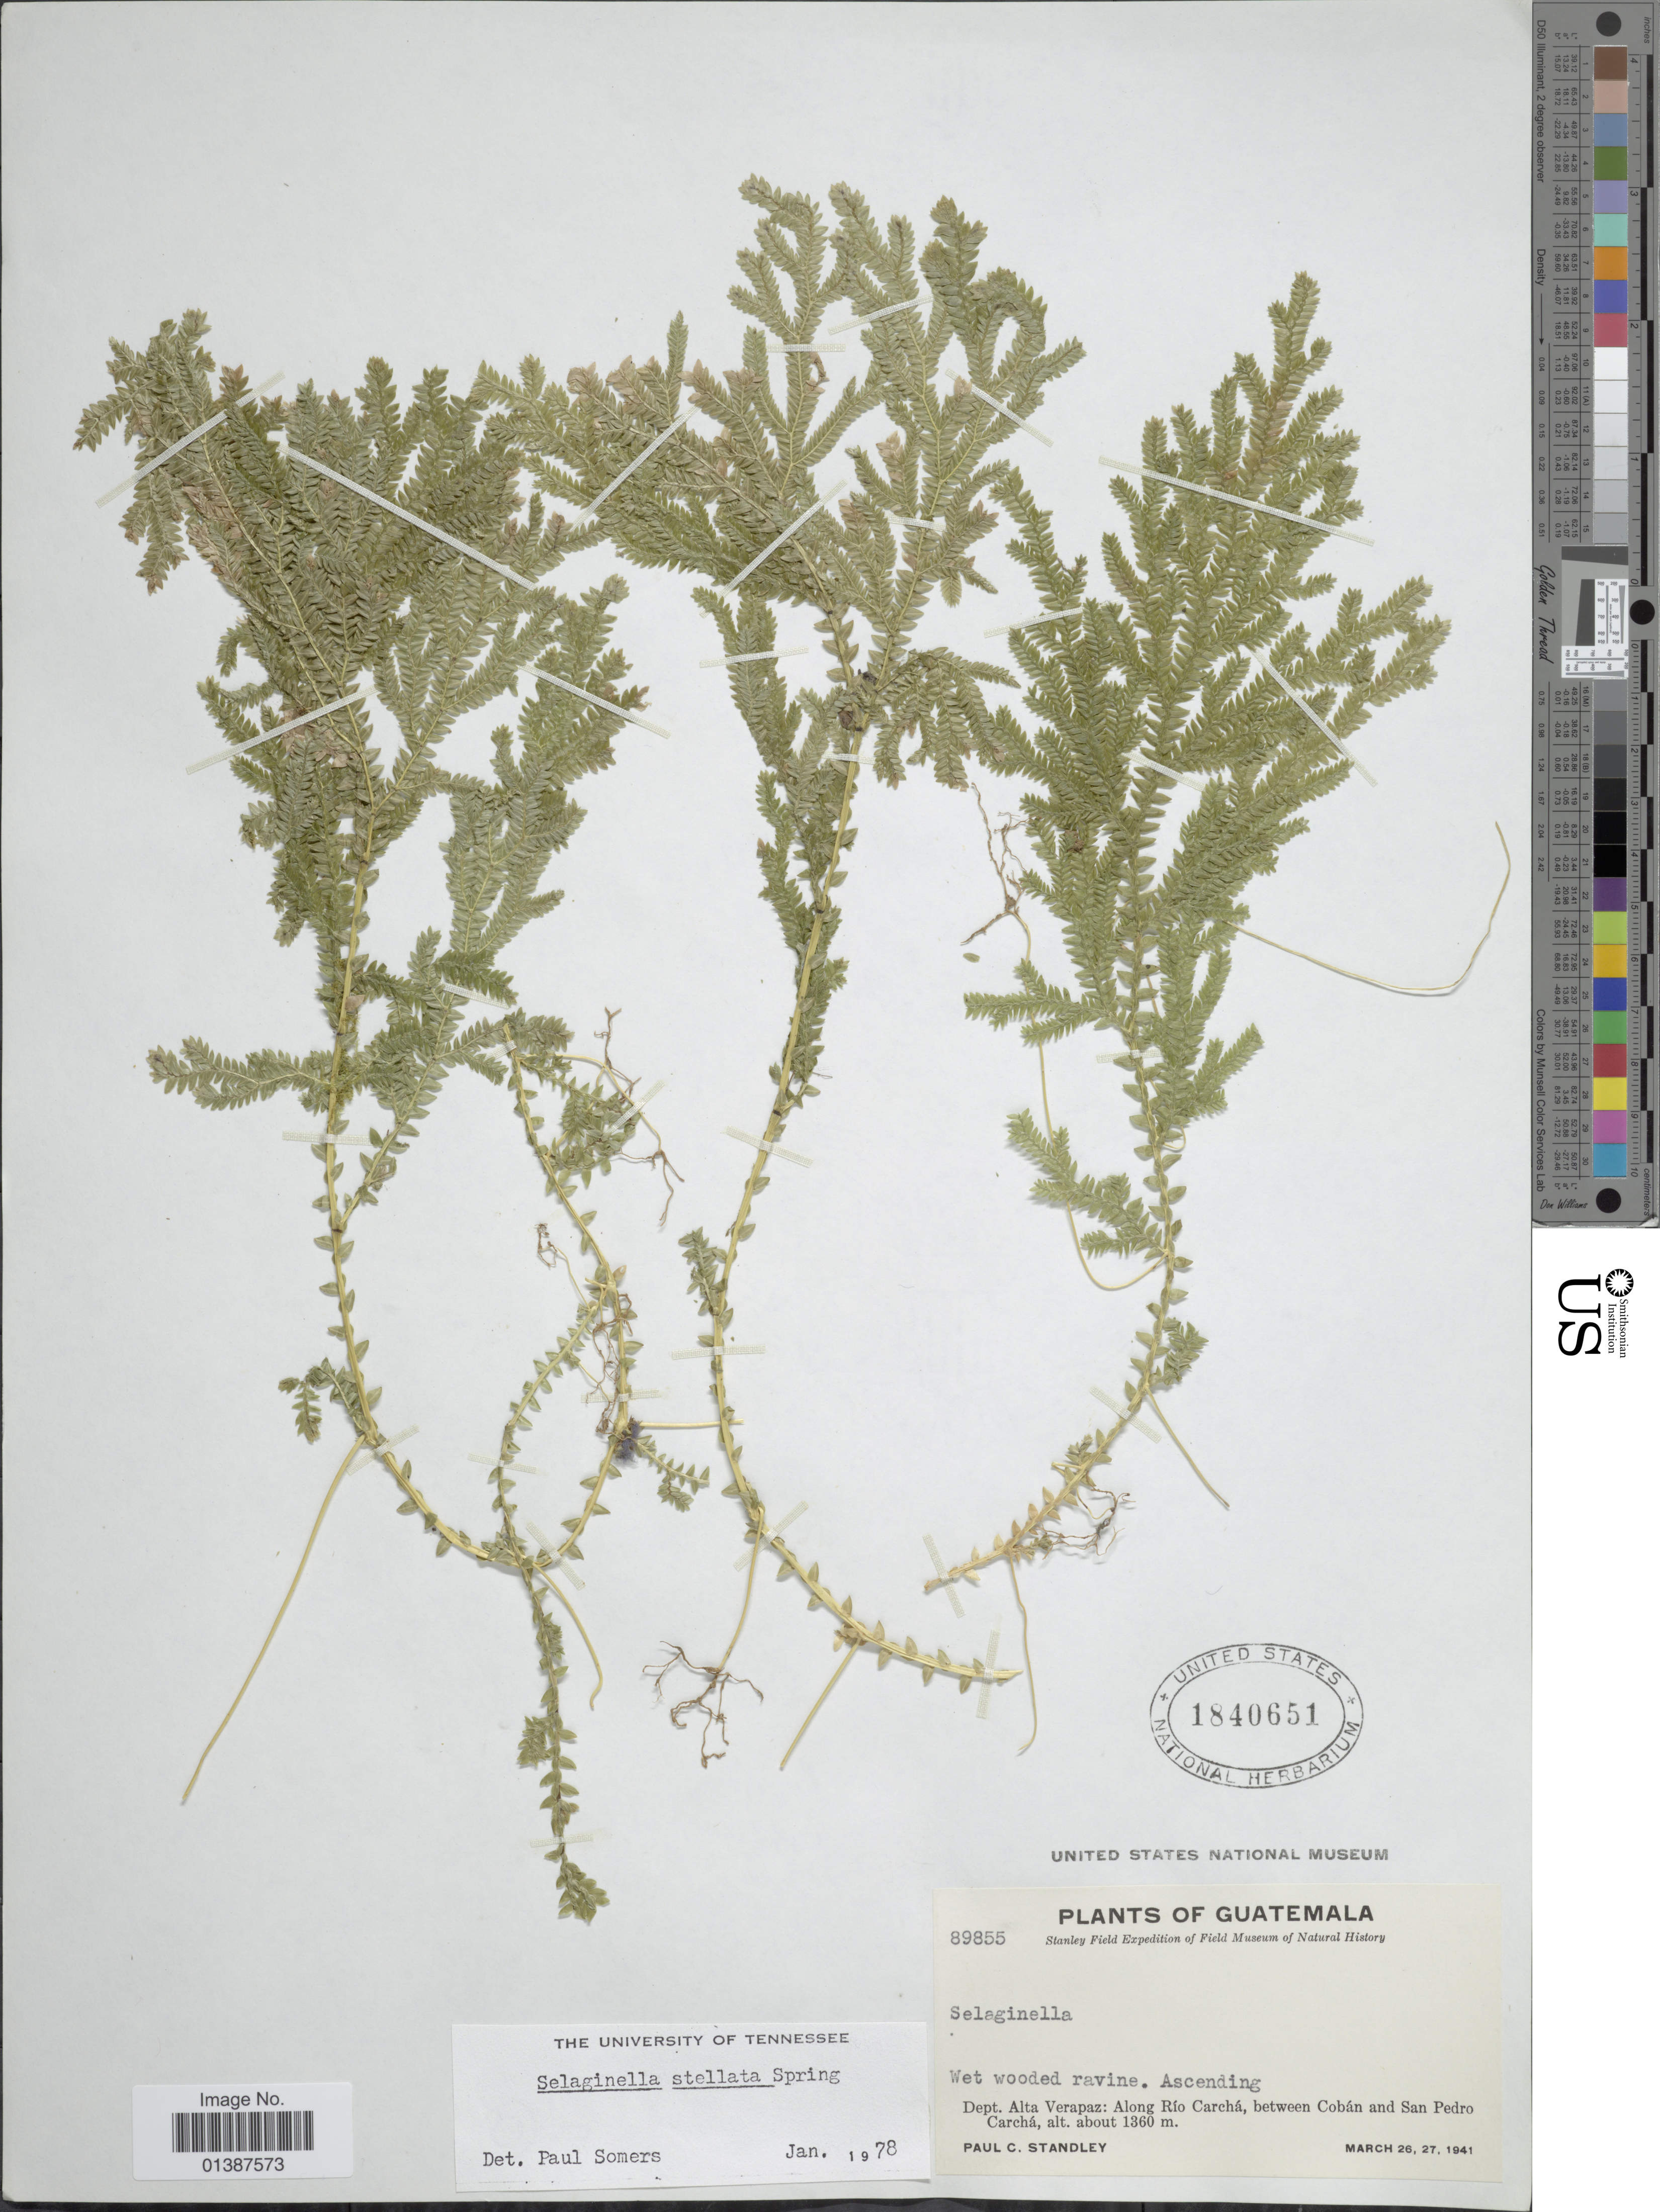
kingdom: Plantae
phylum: Tracheophyta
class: Lycopodiopsida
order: Selaginellales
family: Selaginellaceae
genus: Selaginella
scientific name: Selaginella galeottii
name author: Spring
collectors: P. C. Standley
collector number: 89855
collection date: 1941-03-26/1941-03-27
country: Guatemala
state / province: Alta Verapaz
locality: Dept. Alta Verapaz: Along Río Carchá, between Cobán San Pedro Carchá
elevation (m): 1360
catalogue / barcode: US 1840651